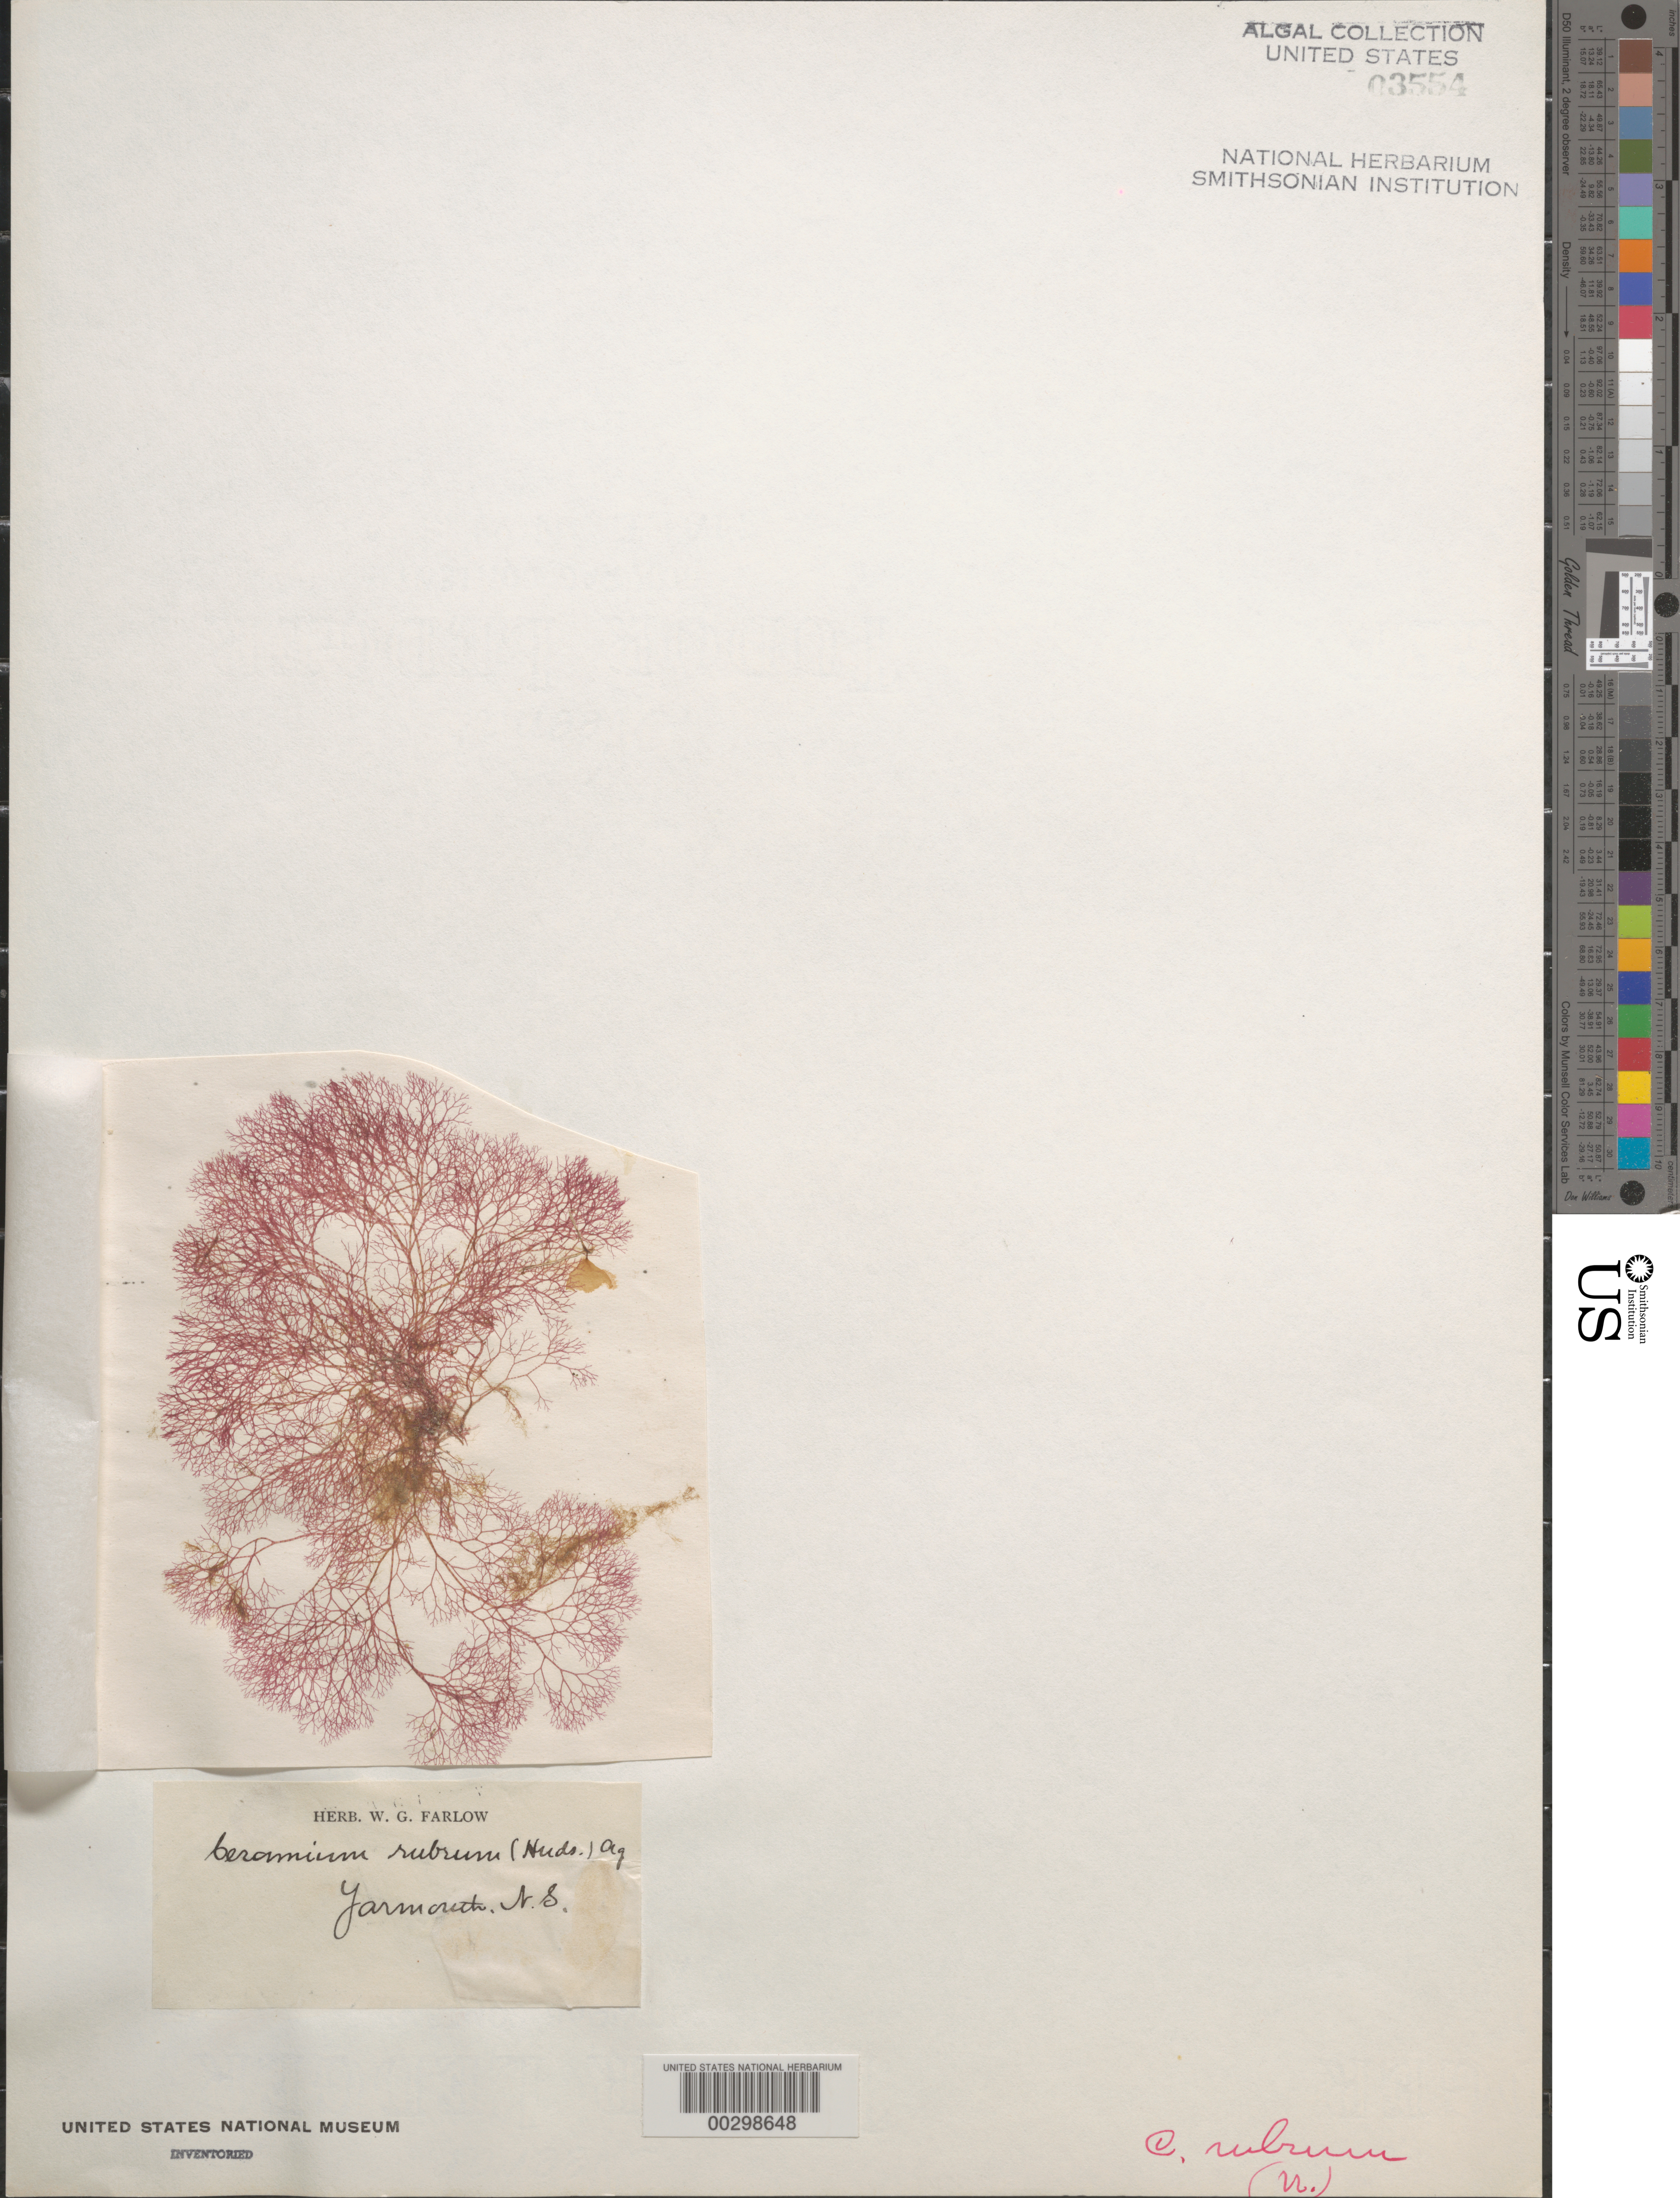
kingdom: Plantae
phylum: Rhodophyta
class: Florideophyceae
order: Ceramiales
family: Ceramiaceae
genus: Ceramium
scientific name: Ceramium rubrum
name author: C. Agardh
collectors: W. Farlow (Herbarium)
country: Canada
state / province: Nova Scotia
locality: Yarmouth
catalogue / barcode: US 3554